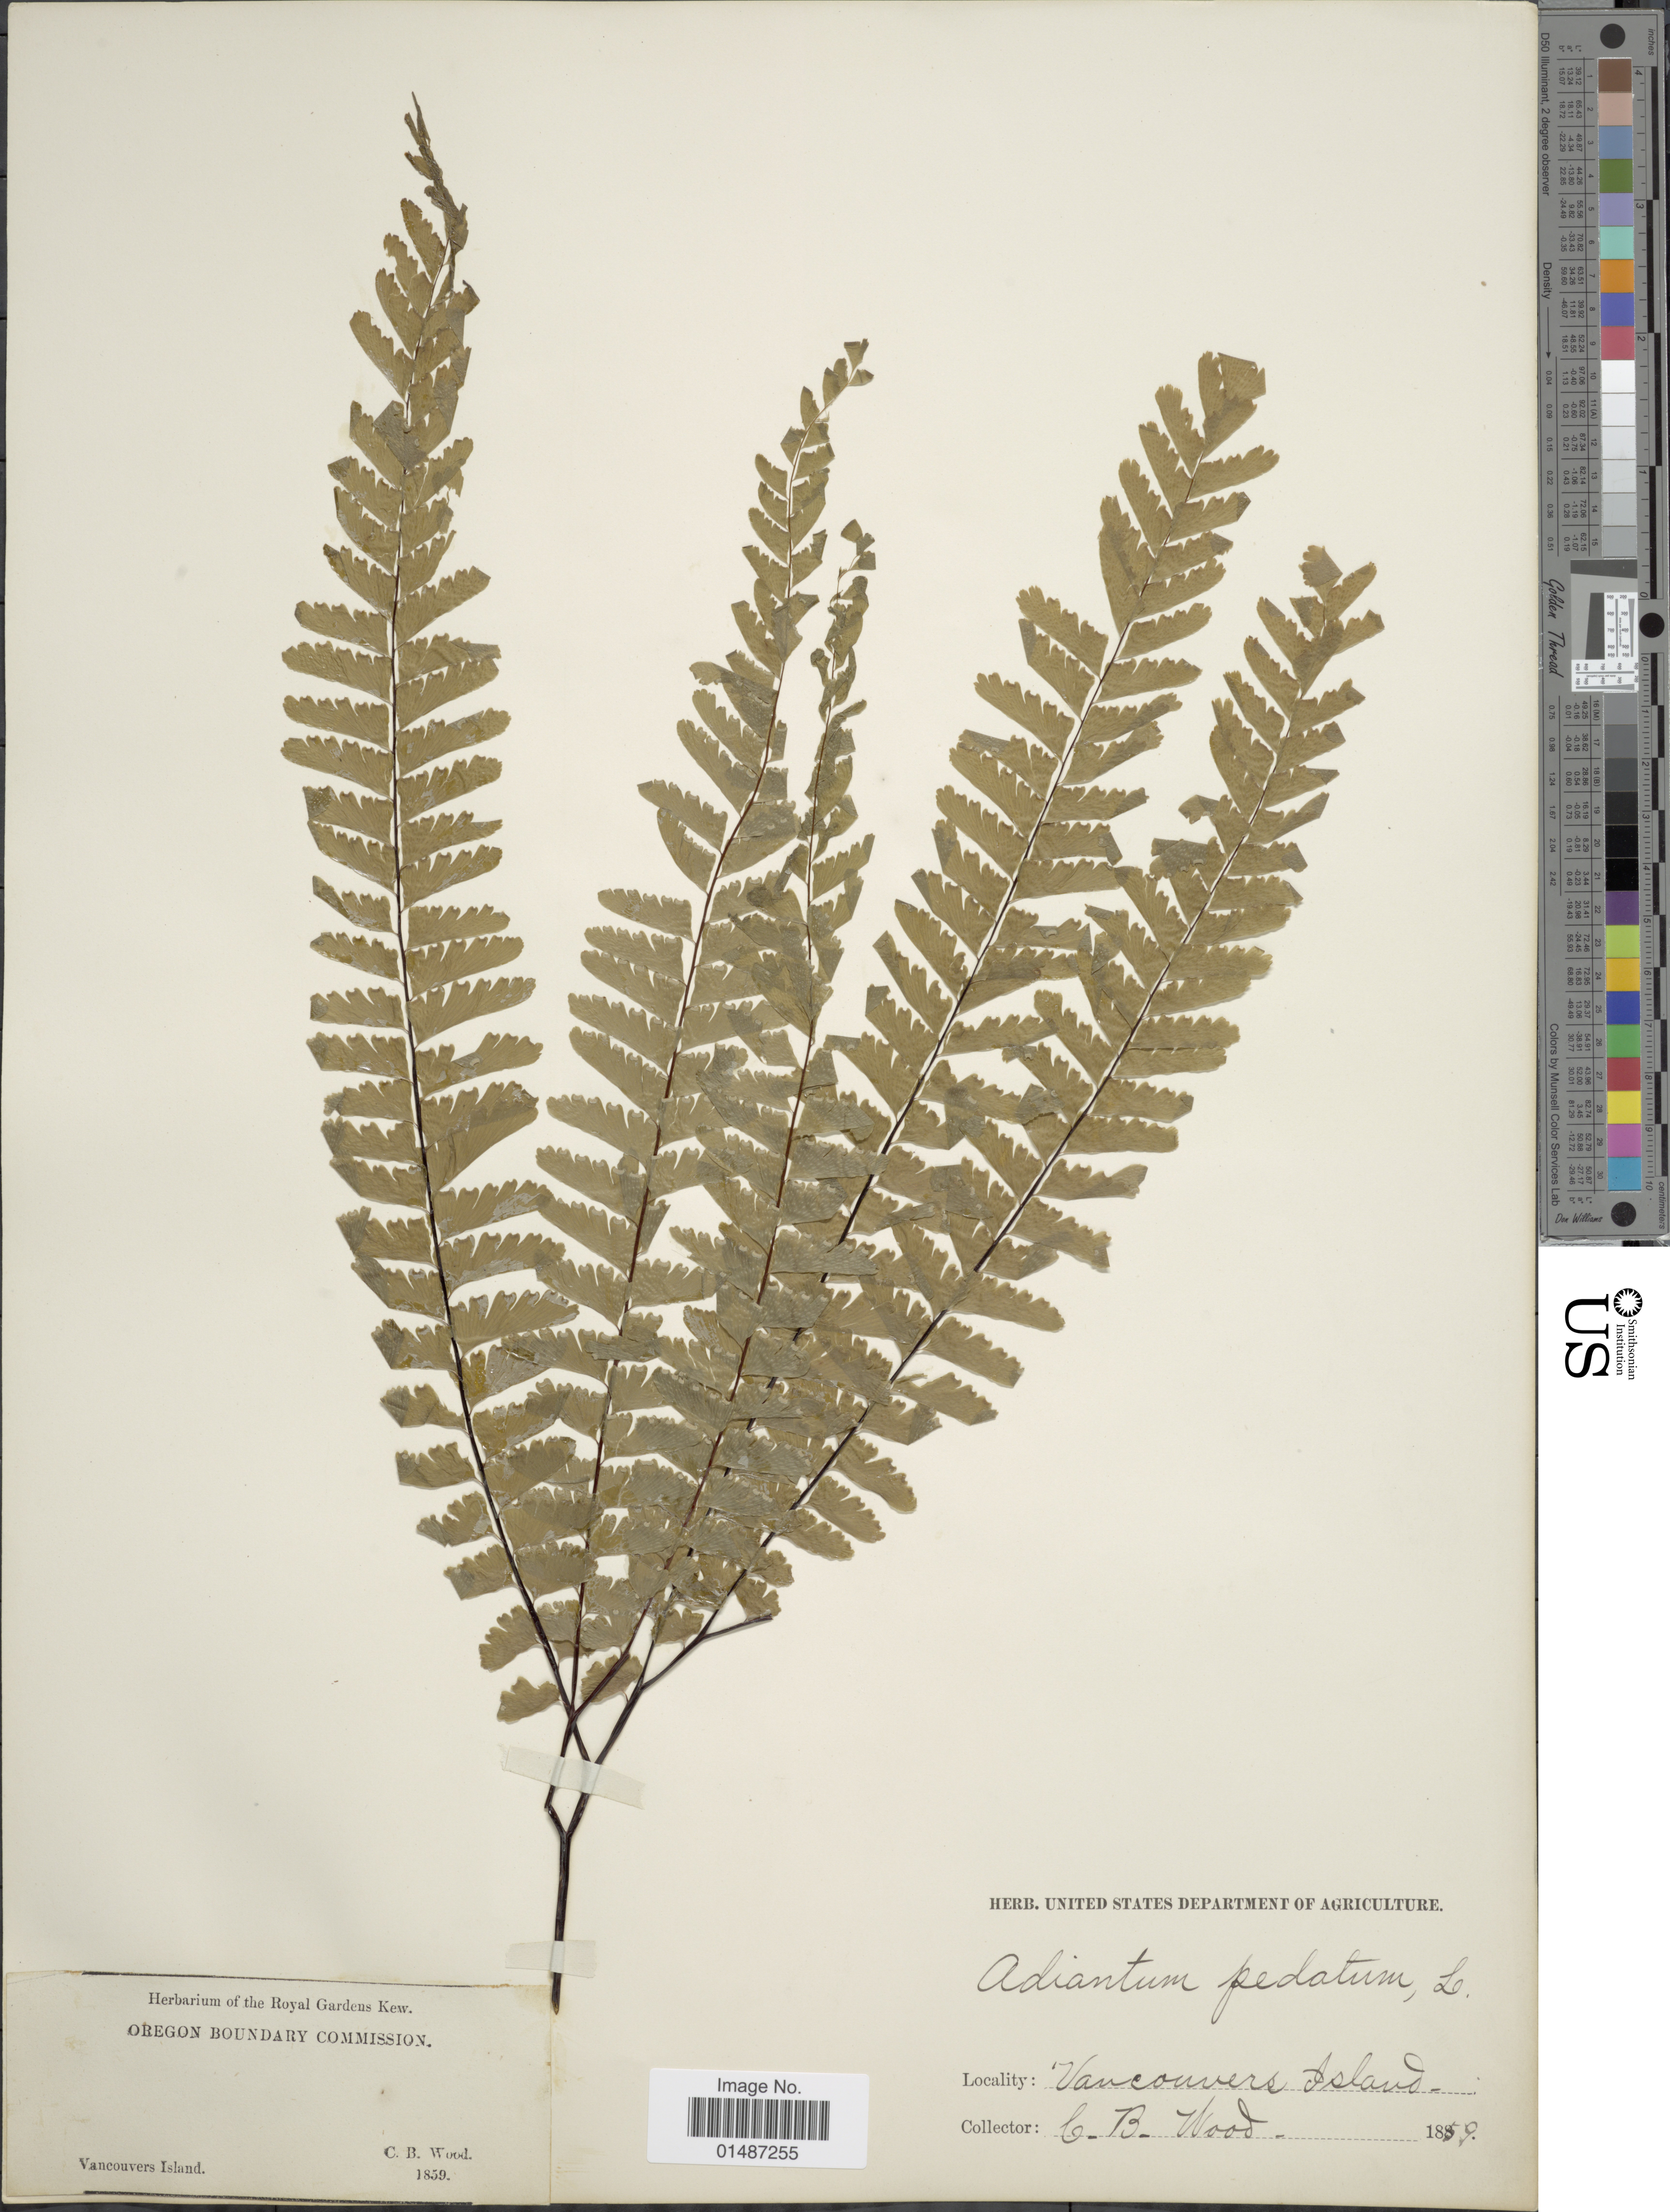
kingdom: Plantae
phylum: Tracheophyta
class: Polypodiopsida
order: Polypodiales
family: Pteridaceae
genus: Adiantum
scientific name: Adiantum pedatum subsp. aleuticum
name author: (Rupr.) Calder & Roy L. Taylor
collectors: C. Wood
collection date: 1859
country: Canada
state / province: British Columbia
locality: Vancouvers Island.